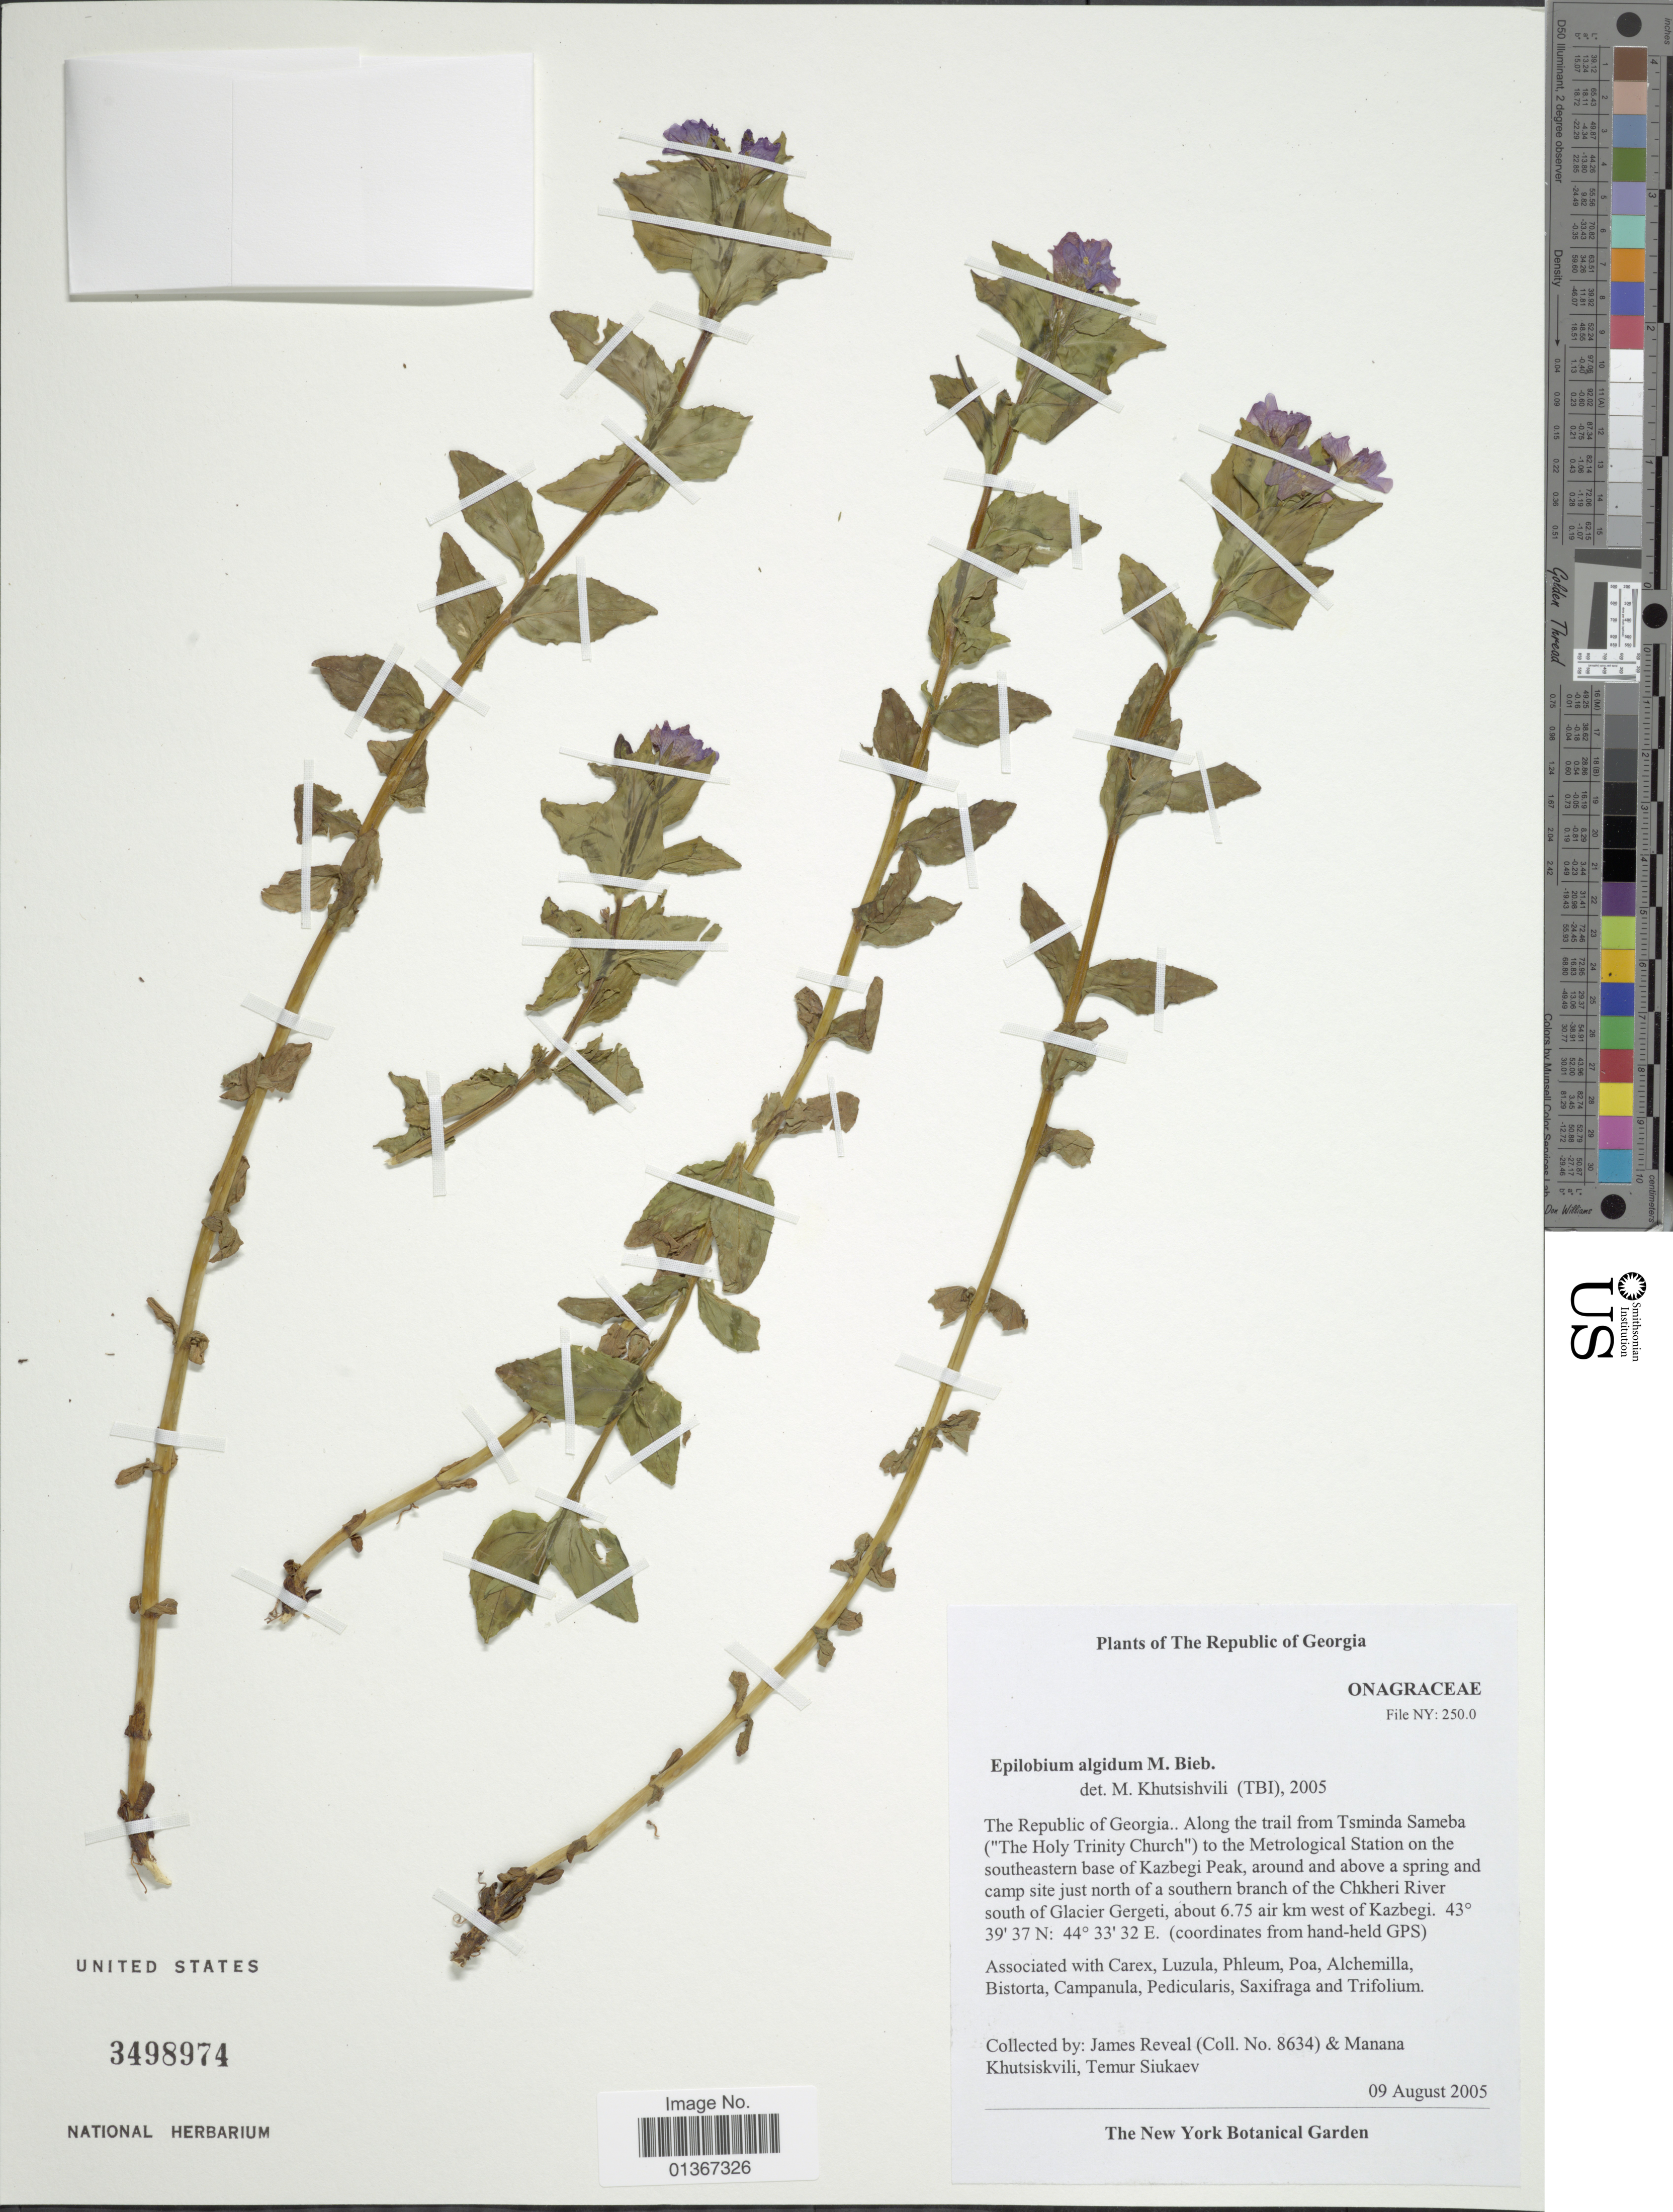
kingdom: Plantae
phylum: Tracheophyta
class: Magnoliopsida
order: Myrtales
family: Onagraceae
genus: Epilobium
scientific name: Epilobium algidum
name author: M. Bieb.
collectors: J. L. Reveal, M. Khutsiskvili & T. Siukaev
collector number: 8634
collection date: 2005-08-09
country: Georgia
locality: Along the trail from Tsinda Sameba ("The Holy Trinity Church") to the Metrological Station on the southeastern base of Kazbegi Peak, around and above a spring and camp ste just north of a southern branch of the Chkheri River south of Glacier Gergeti, about 6.75 air km west of Kazbegi.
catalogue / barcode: US 3498974